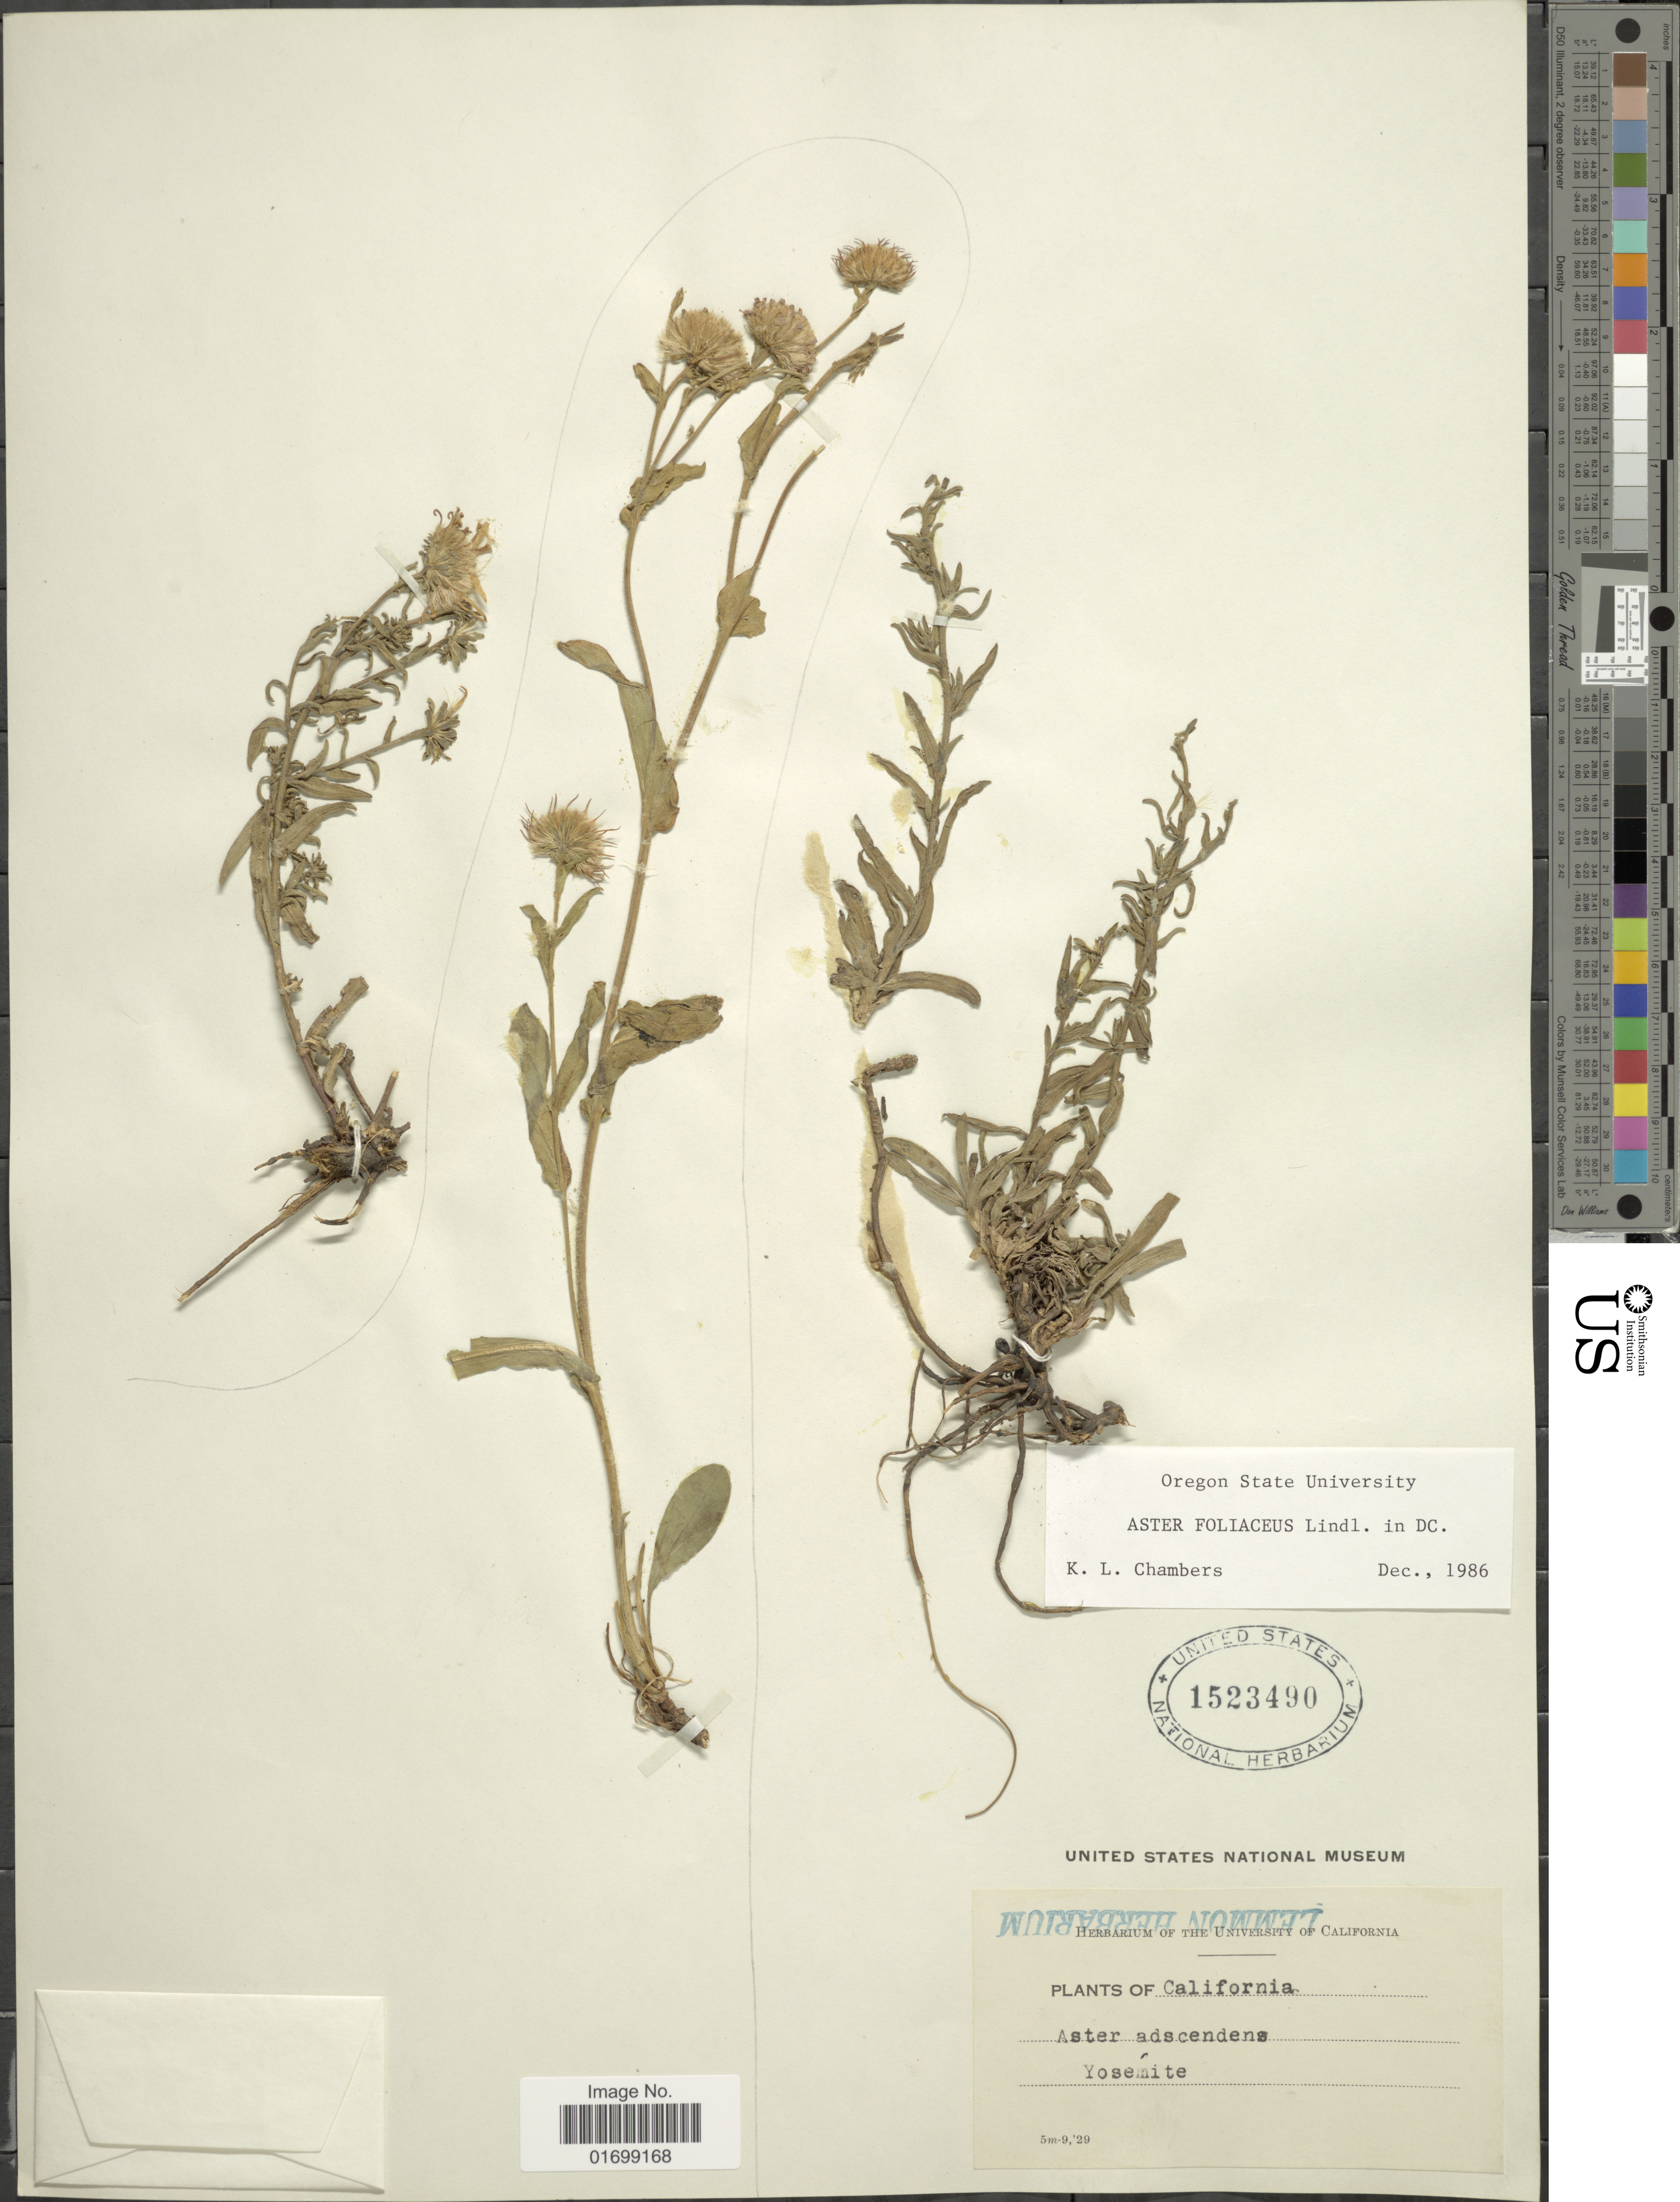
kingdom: Plantae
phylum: Tracheophyta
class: Magnoliopsida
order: Asterales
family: Asteraceae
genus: Symphyotrichum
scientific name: Symphyotrichum foliaceum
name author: (Lindl. ex DC.) G.L. Nesom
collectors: ex herb. Lemmon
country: United States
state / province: California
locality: Yosémite.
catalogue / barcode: US 1523490